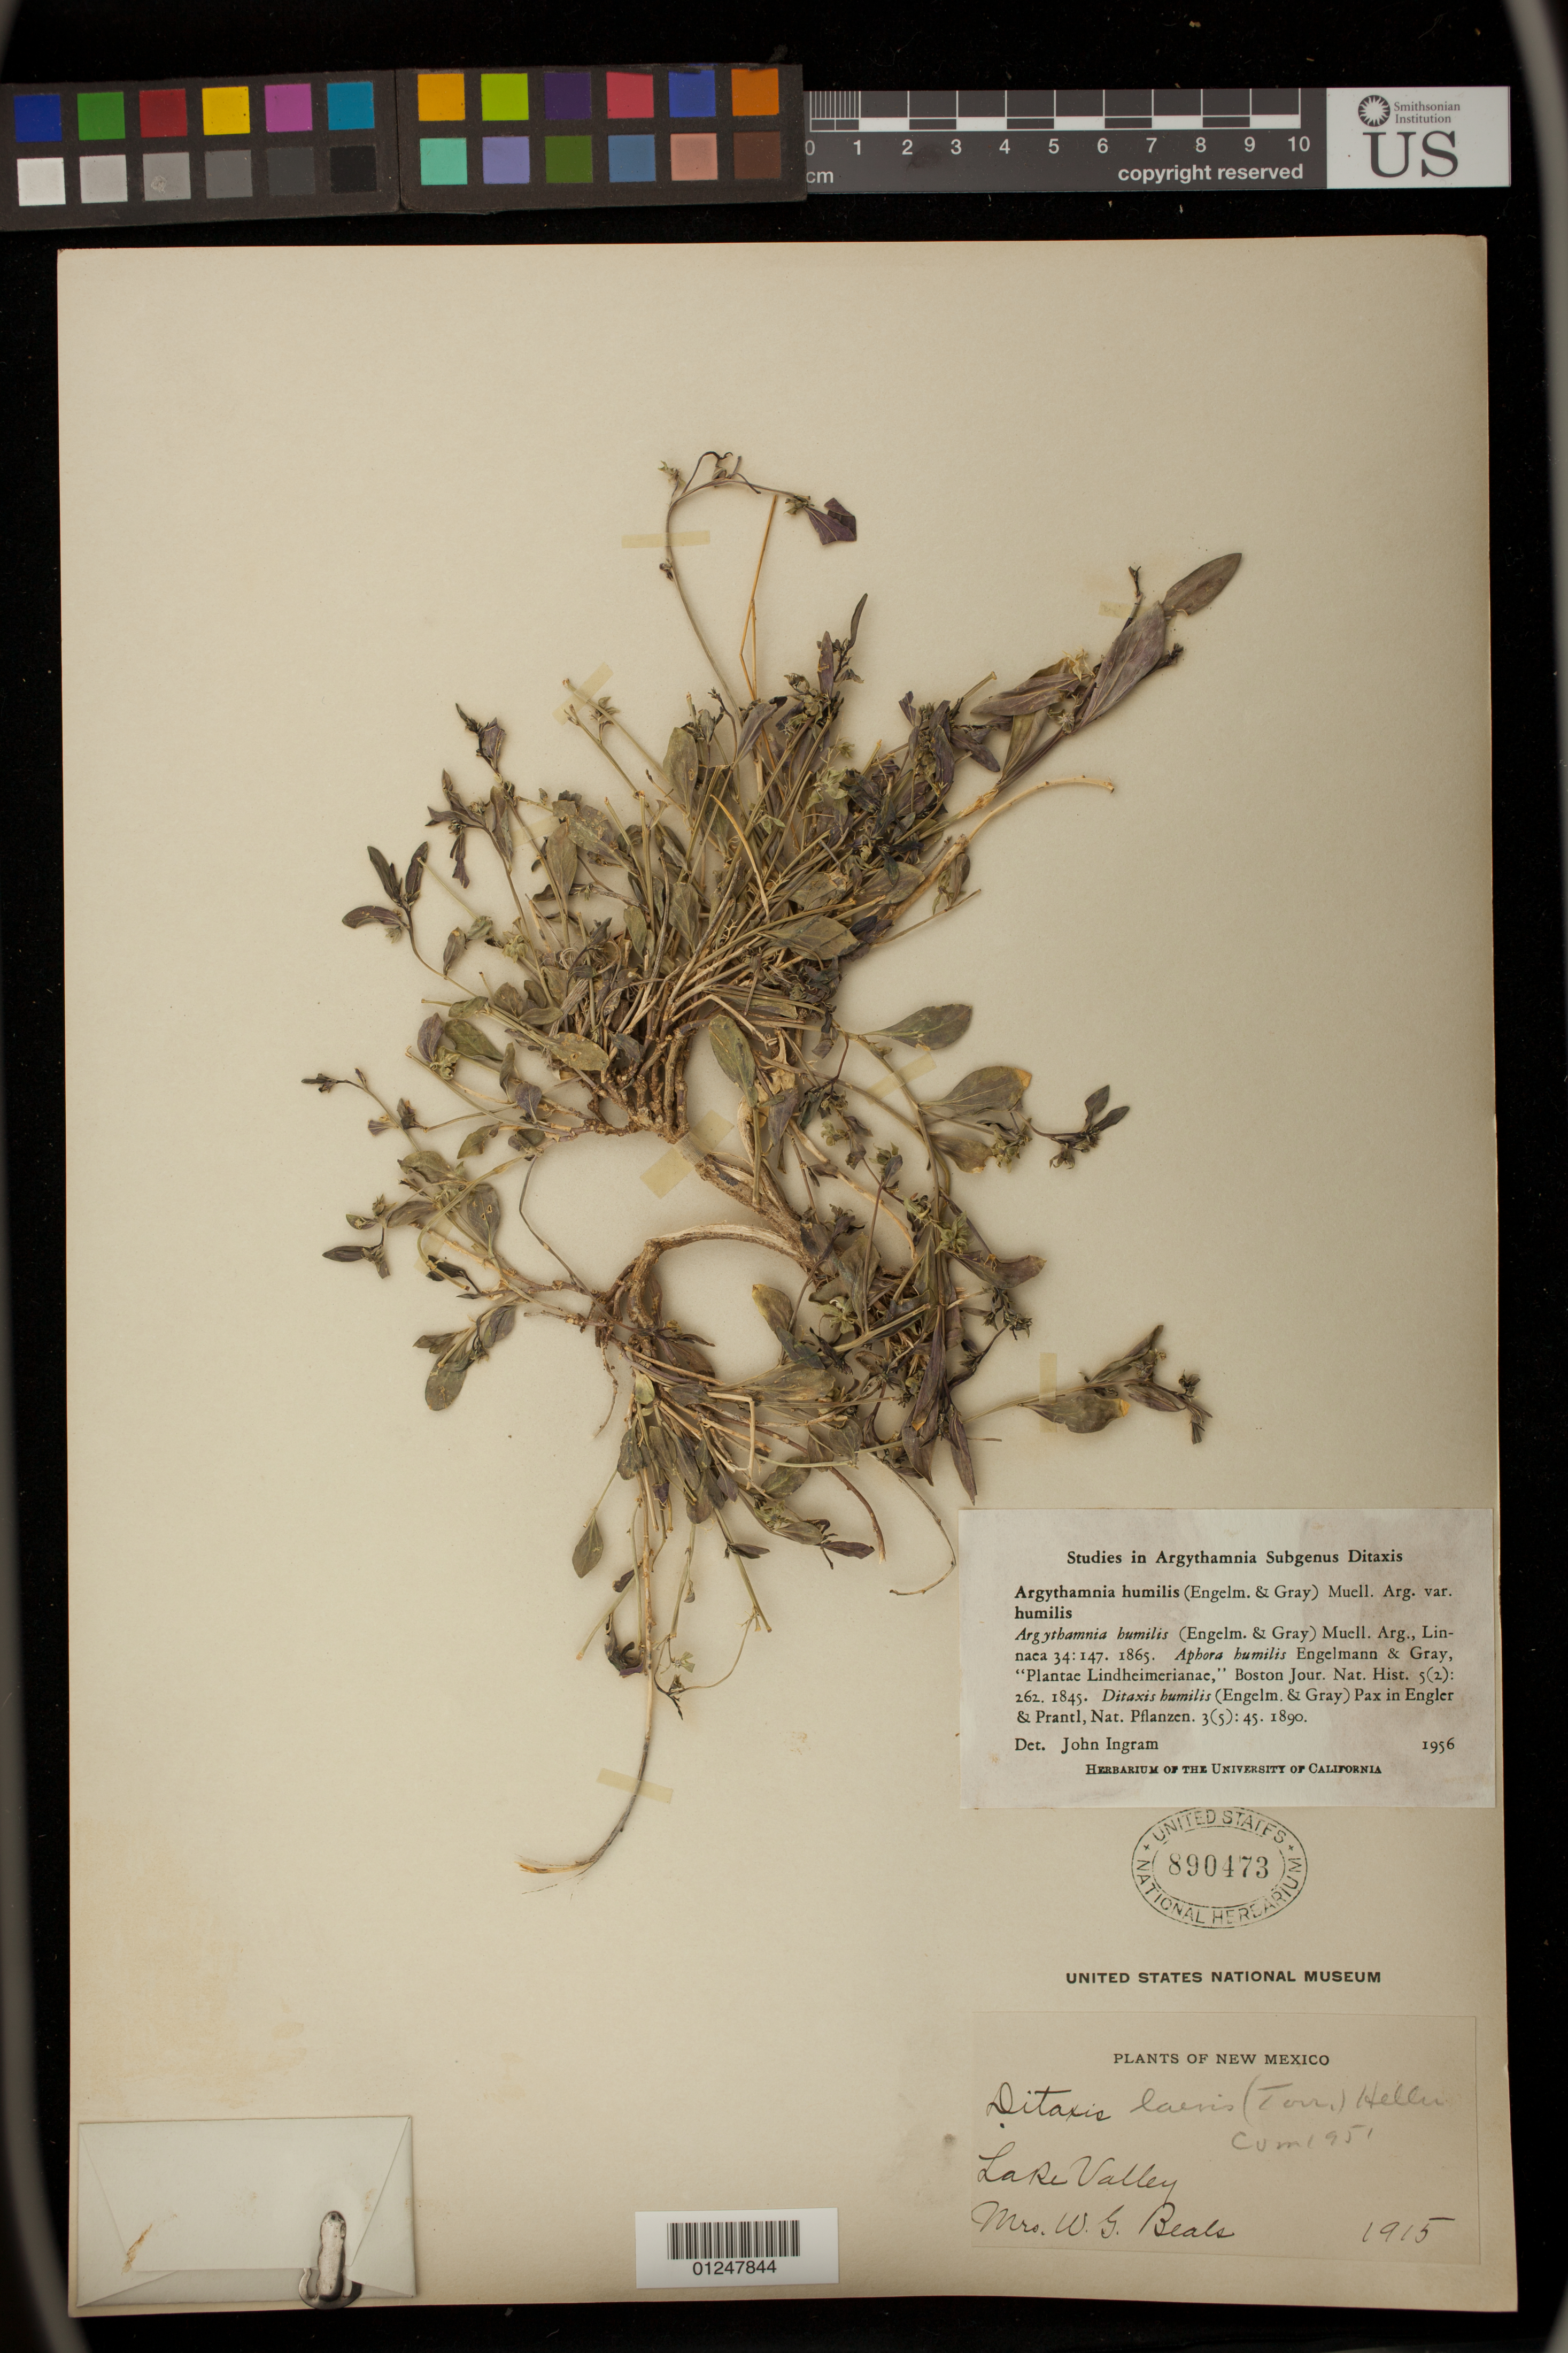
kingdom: Plantae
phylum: Tracheophyta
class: Magnoliopsida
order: Malpighiales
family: Euphorbiaceae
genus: Argythamnia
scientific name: Argythamnia humilis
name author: (Engelm. & A. Gray) Müll. Arg.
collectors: Mrs. W. G. Beals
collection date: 1915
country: United States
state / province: New Mexico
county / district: San Juan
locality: Lake Valley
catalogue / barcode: US 890473